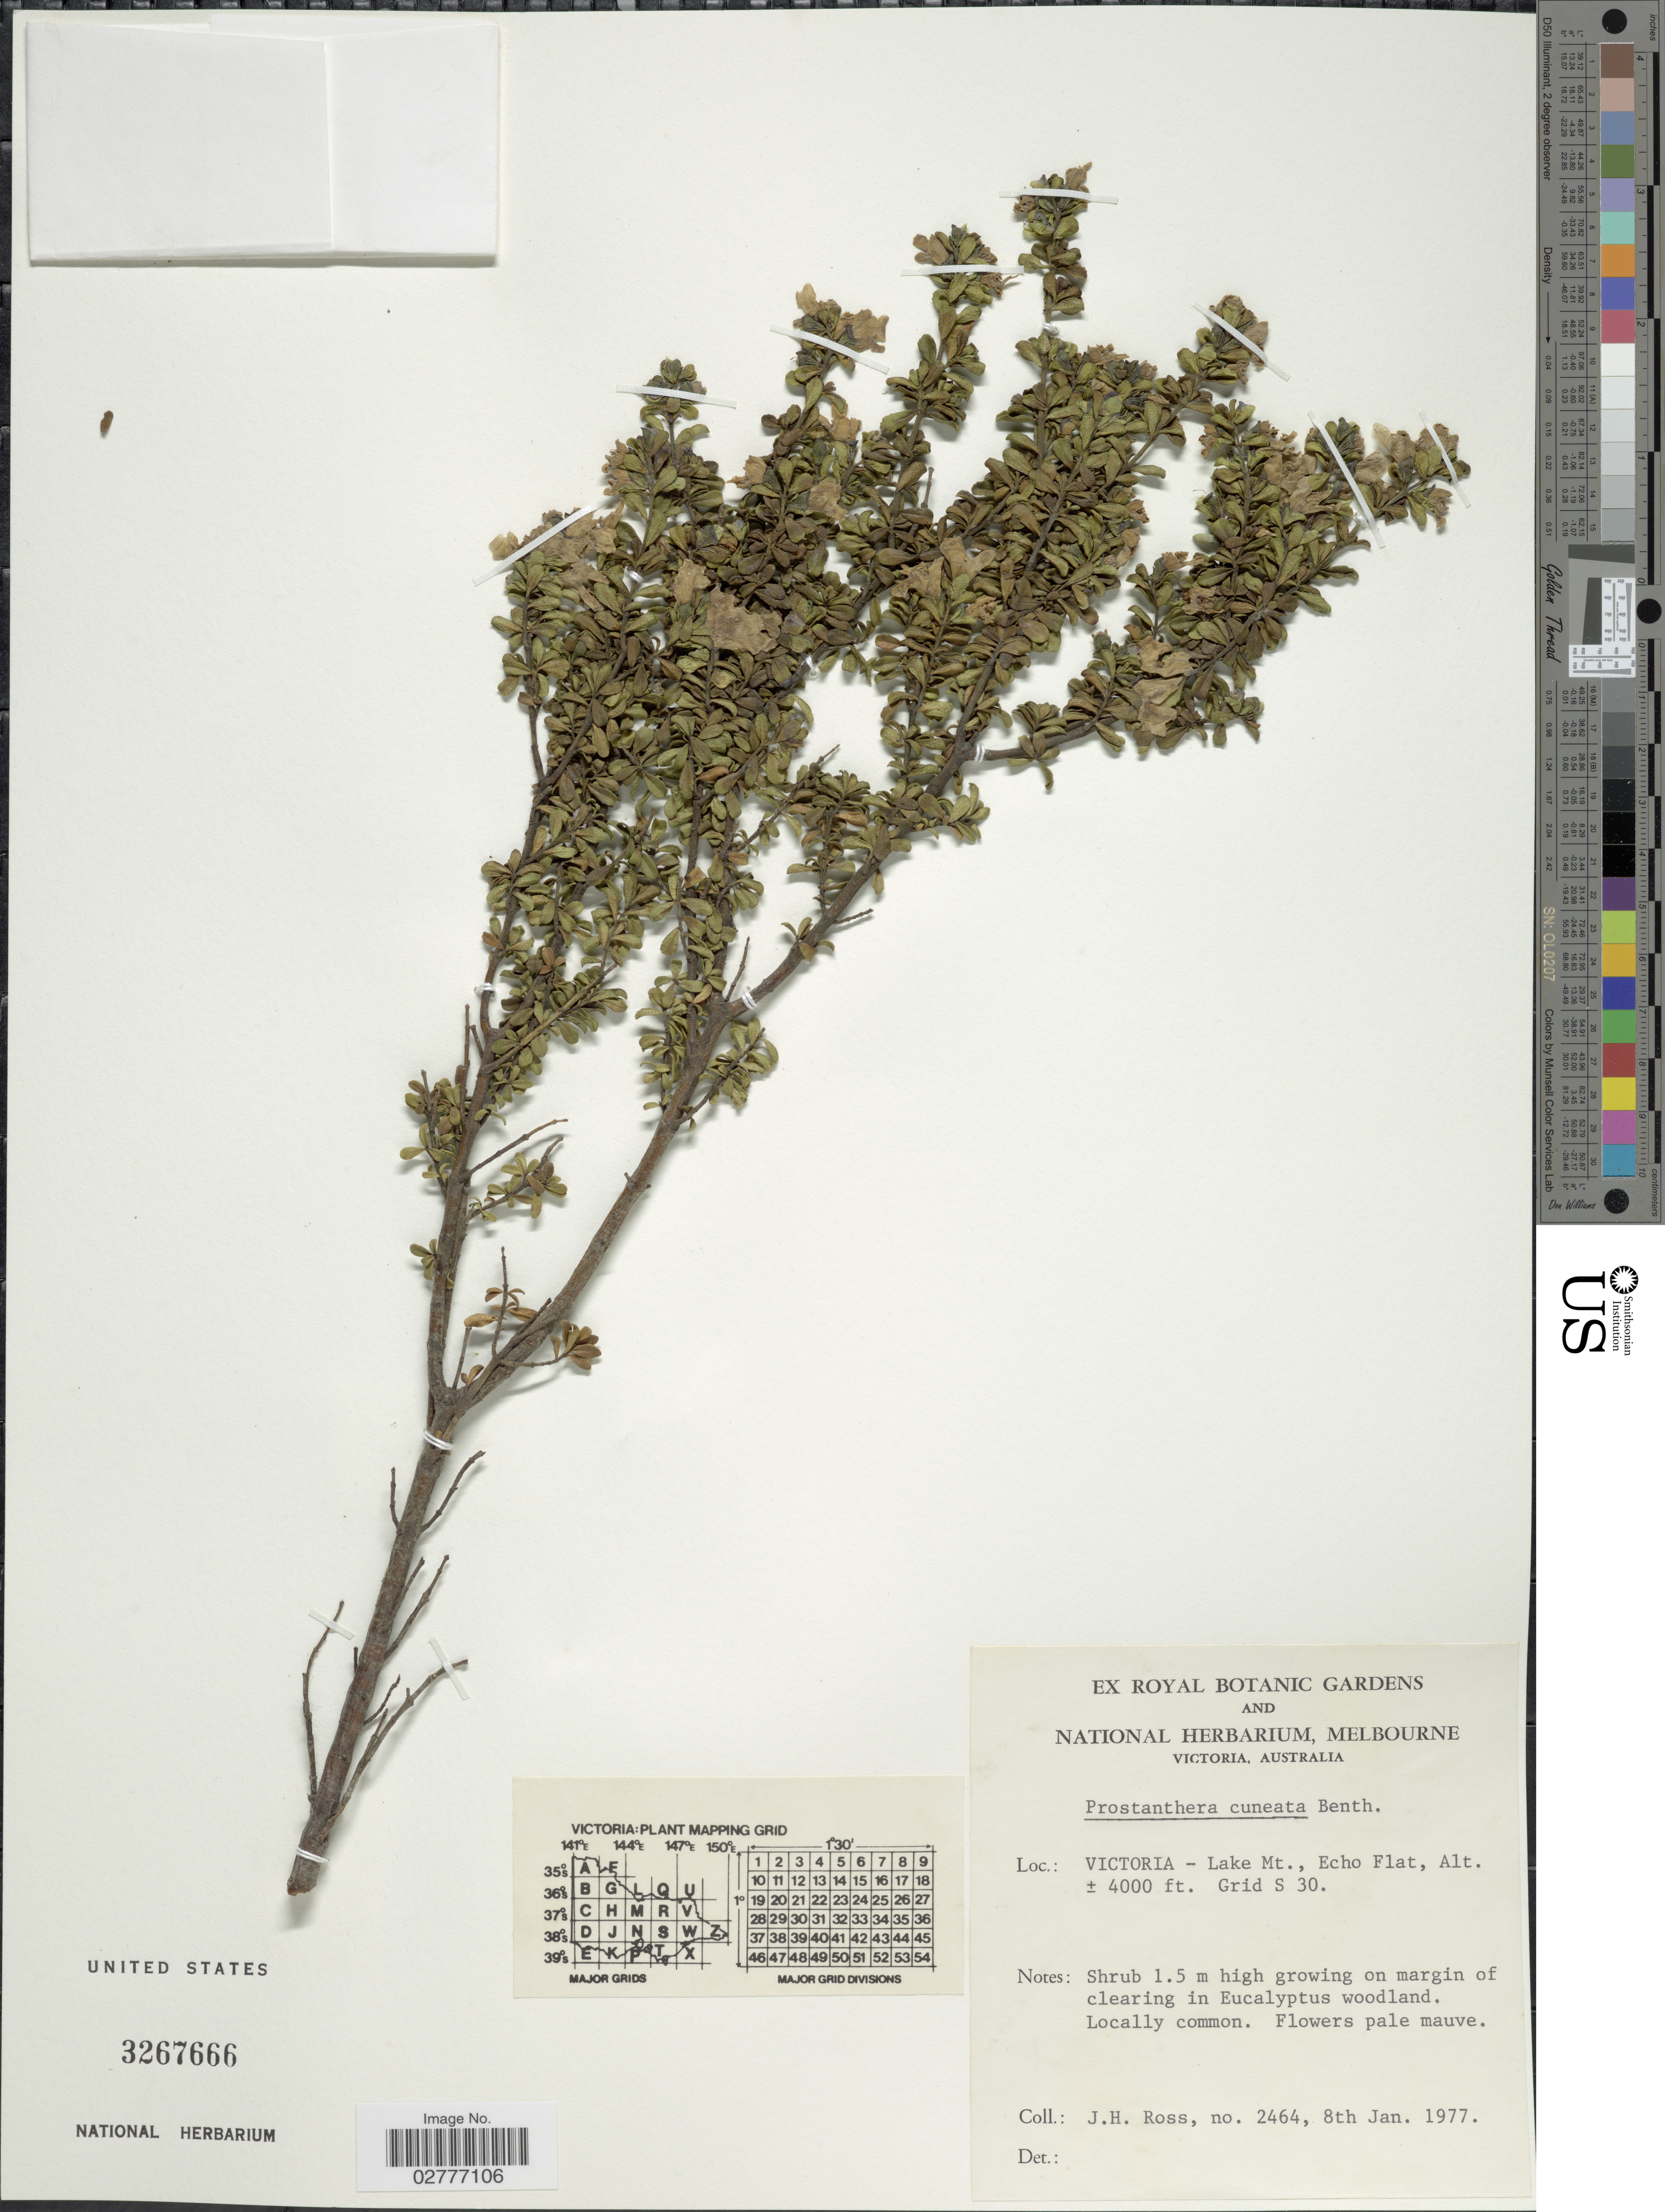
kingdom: Plantae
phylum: Tracheophyta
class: Magnoliopsida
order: Lamiales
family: Lamiaceae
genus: Prostanthera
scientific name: Prostanthera cuneata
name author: Benth.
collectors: J. Ross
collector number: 2464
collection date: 1977-01-08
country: Australia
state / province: Victoria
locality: Victoria - Lake Mt., Echo Flat. Grid S 30.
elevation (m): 1219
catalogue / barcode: US 3267666